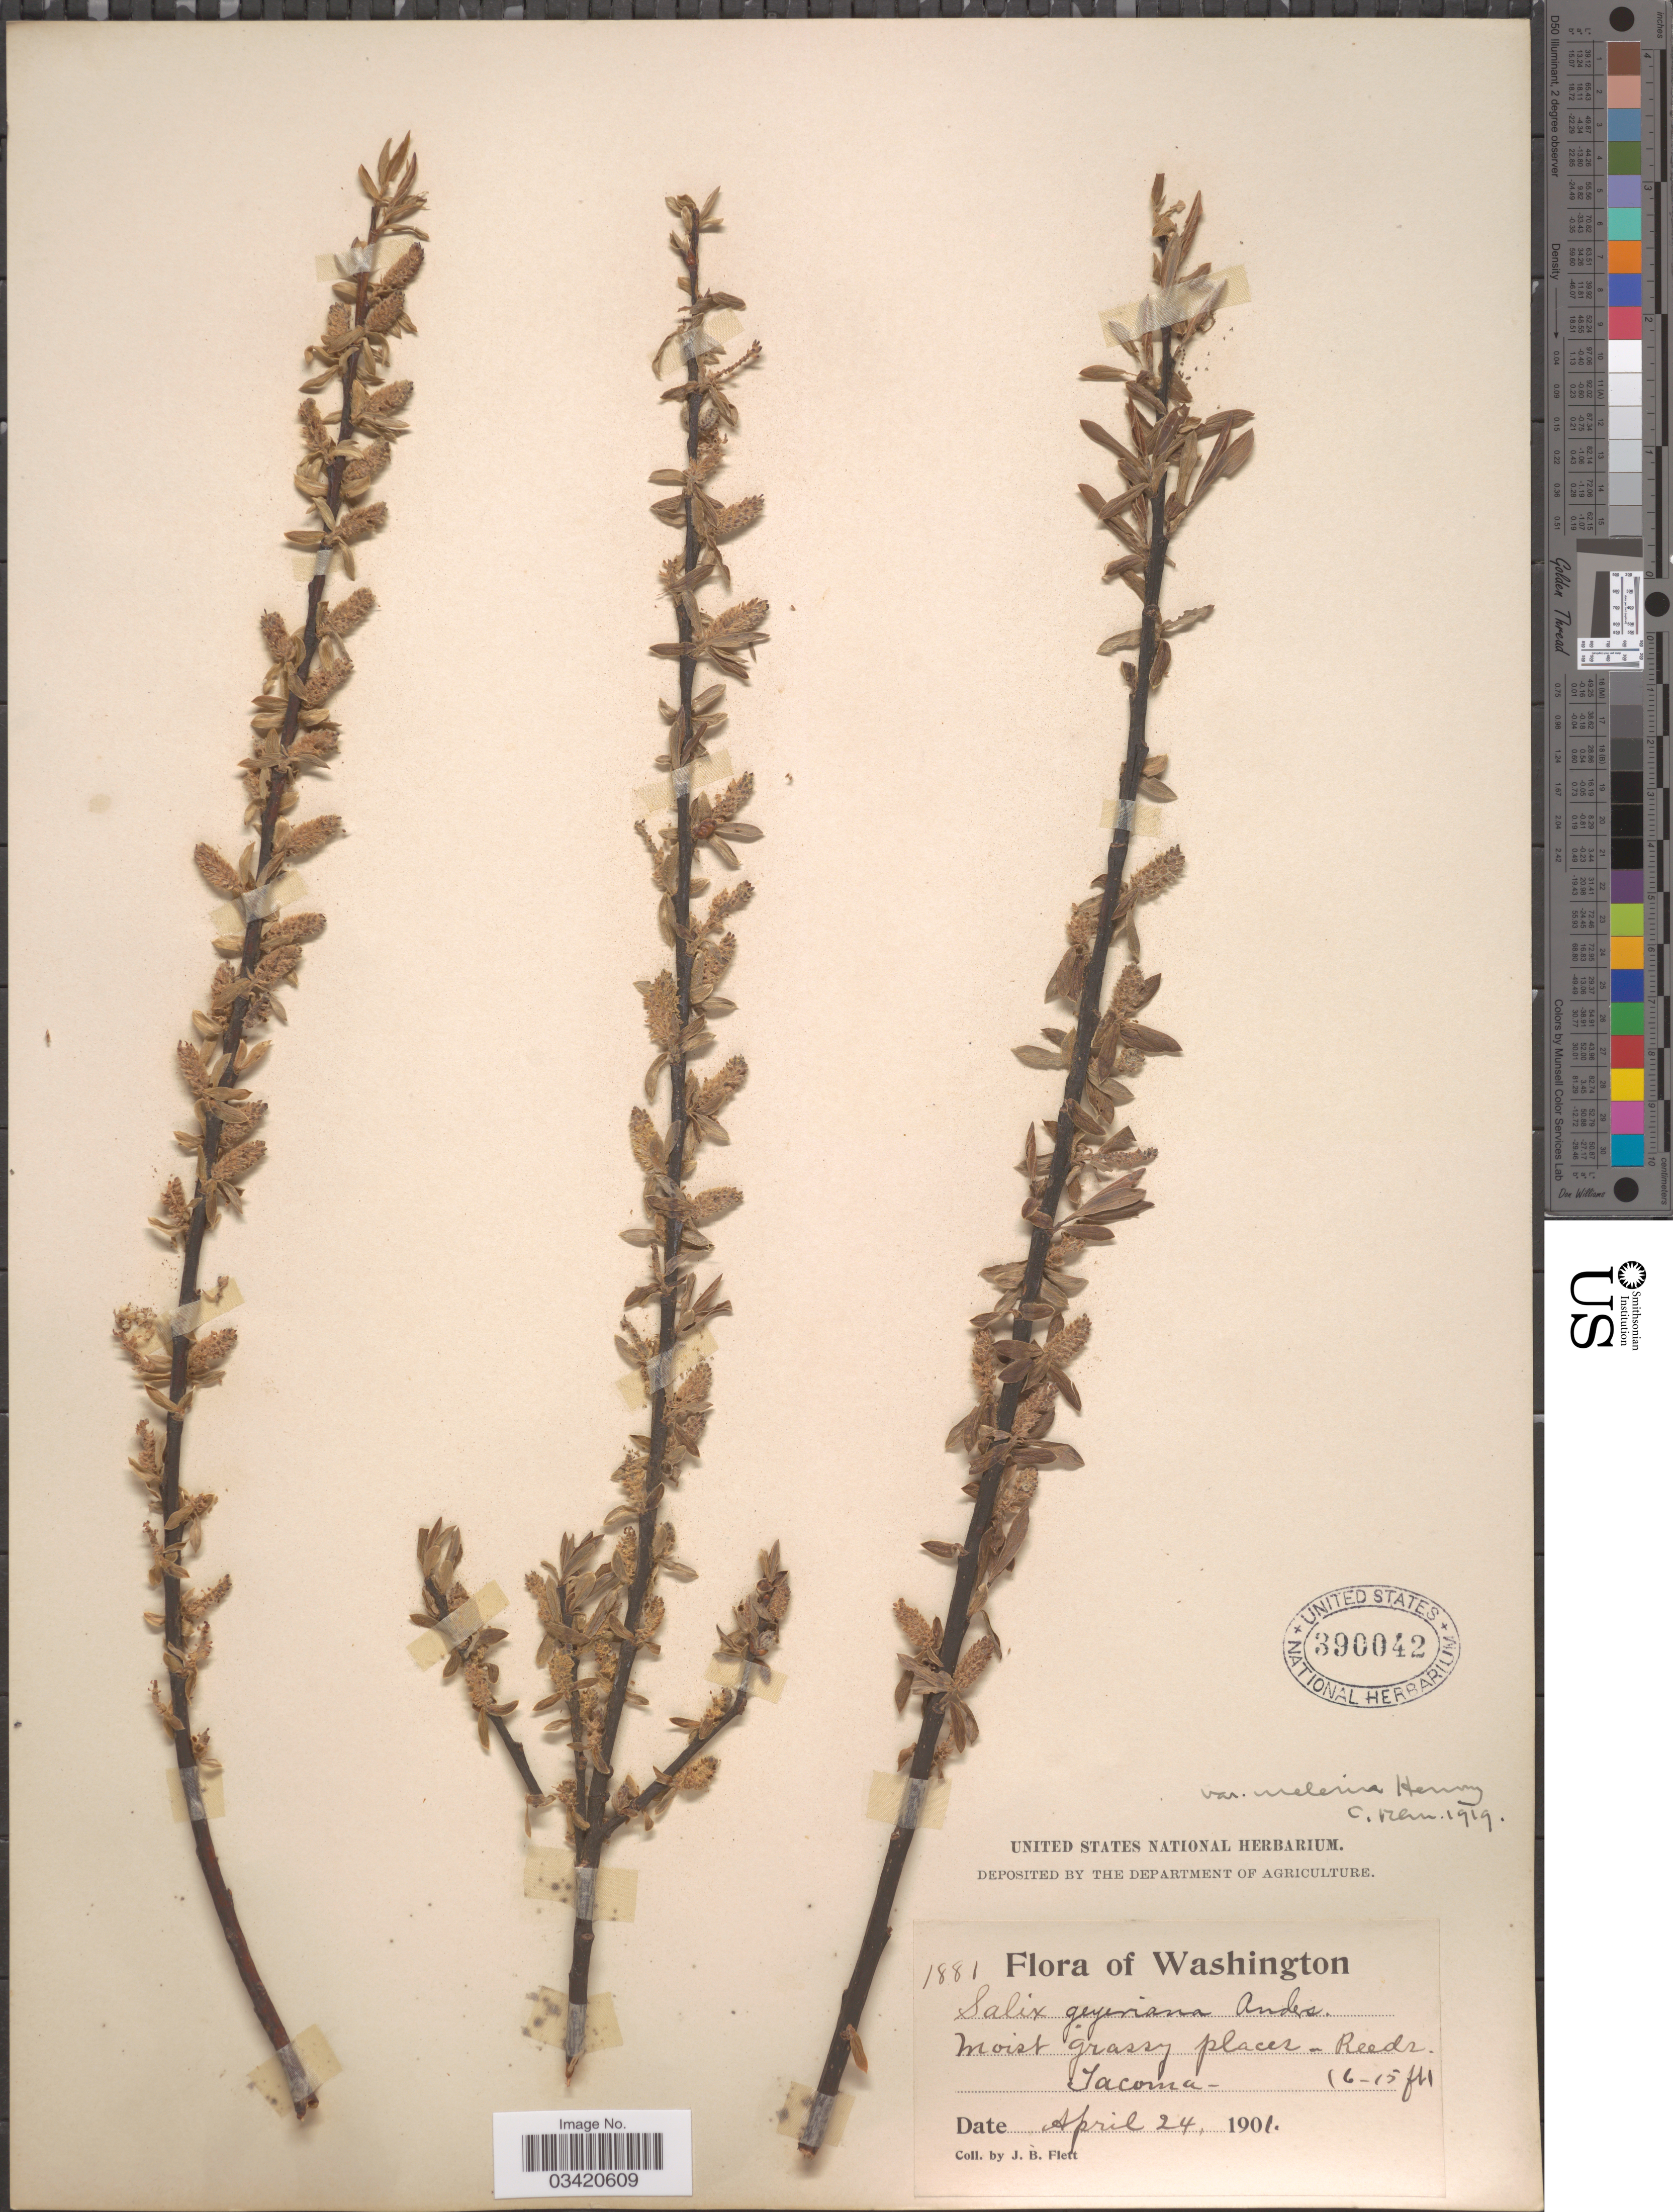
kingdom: Plantae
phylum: Tracheophyta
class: Magnoliopsida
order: Malpighiales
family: Salicaceae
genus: Salix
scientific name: Salix geyeriana var. meleina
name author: J.K. Henry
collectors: J. Flett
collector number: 1881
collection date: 1901-04-24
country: United States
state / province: Washington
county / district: Pierce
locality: Tacoma.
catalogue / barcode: US 390042